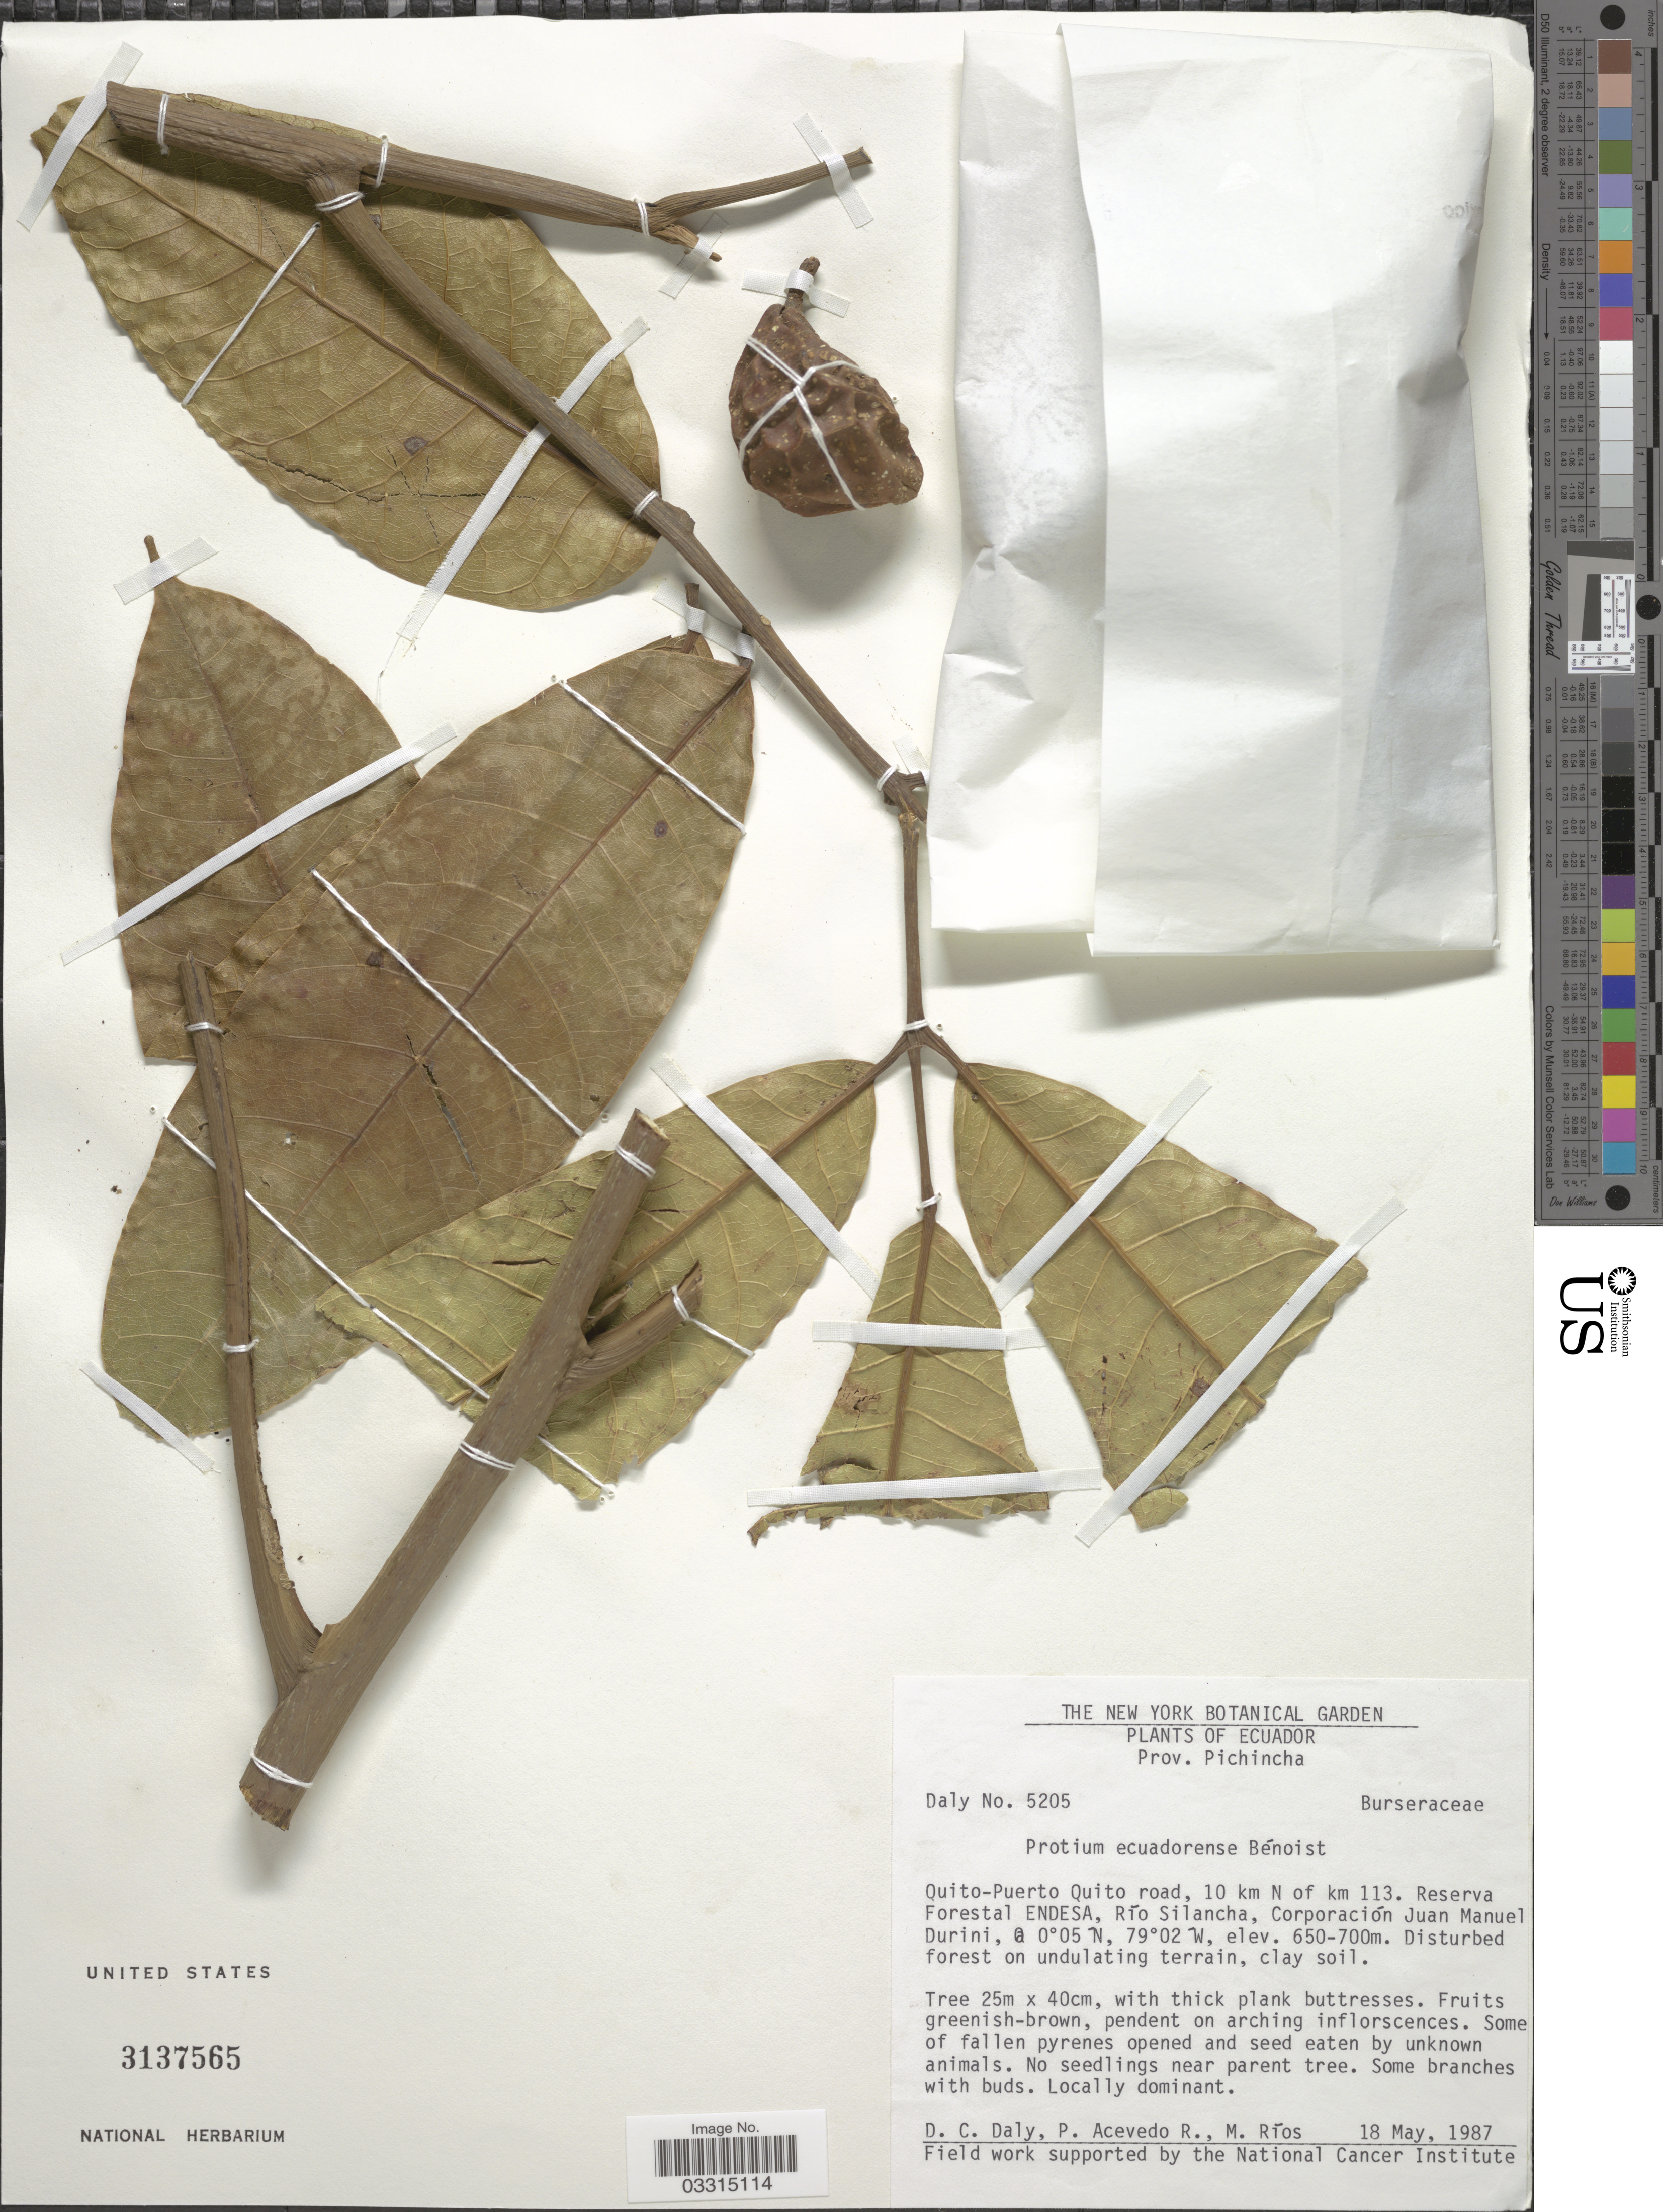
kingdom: Plantae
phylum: Tracheophyta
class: Magnoliopsida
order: Sapindales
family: Burseraceae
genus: Protium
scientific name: Protium ecuadorense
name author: Benoist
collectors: D. C. Daly, P. Acevedo R. & M. Rios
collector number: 5205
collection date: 1987-05-18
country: Ecuador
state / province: Pichincha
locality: Quito-Puerto Quito road, 10 km N of km 113. Reserva Forestal ENDESA, Río Silancha, Corporación Juan Manuel Durini.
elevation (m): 650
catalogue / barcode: US 3137565